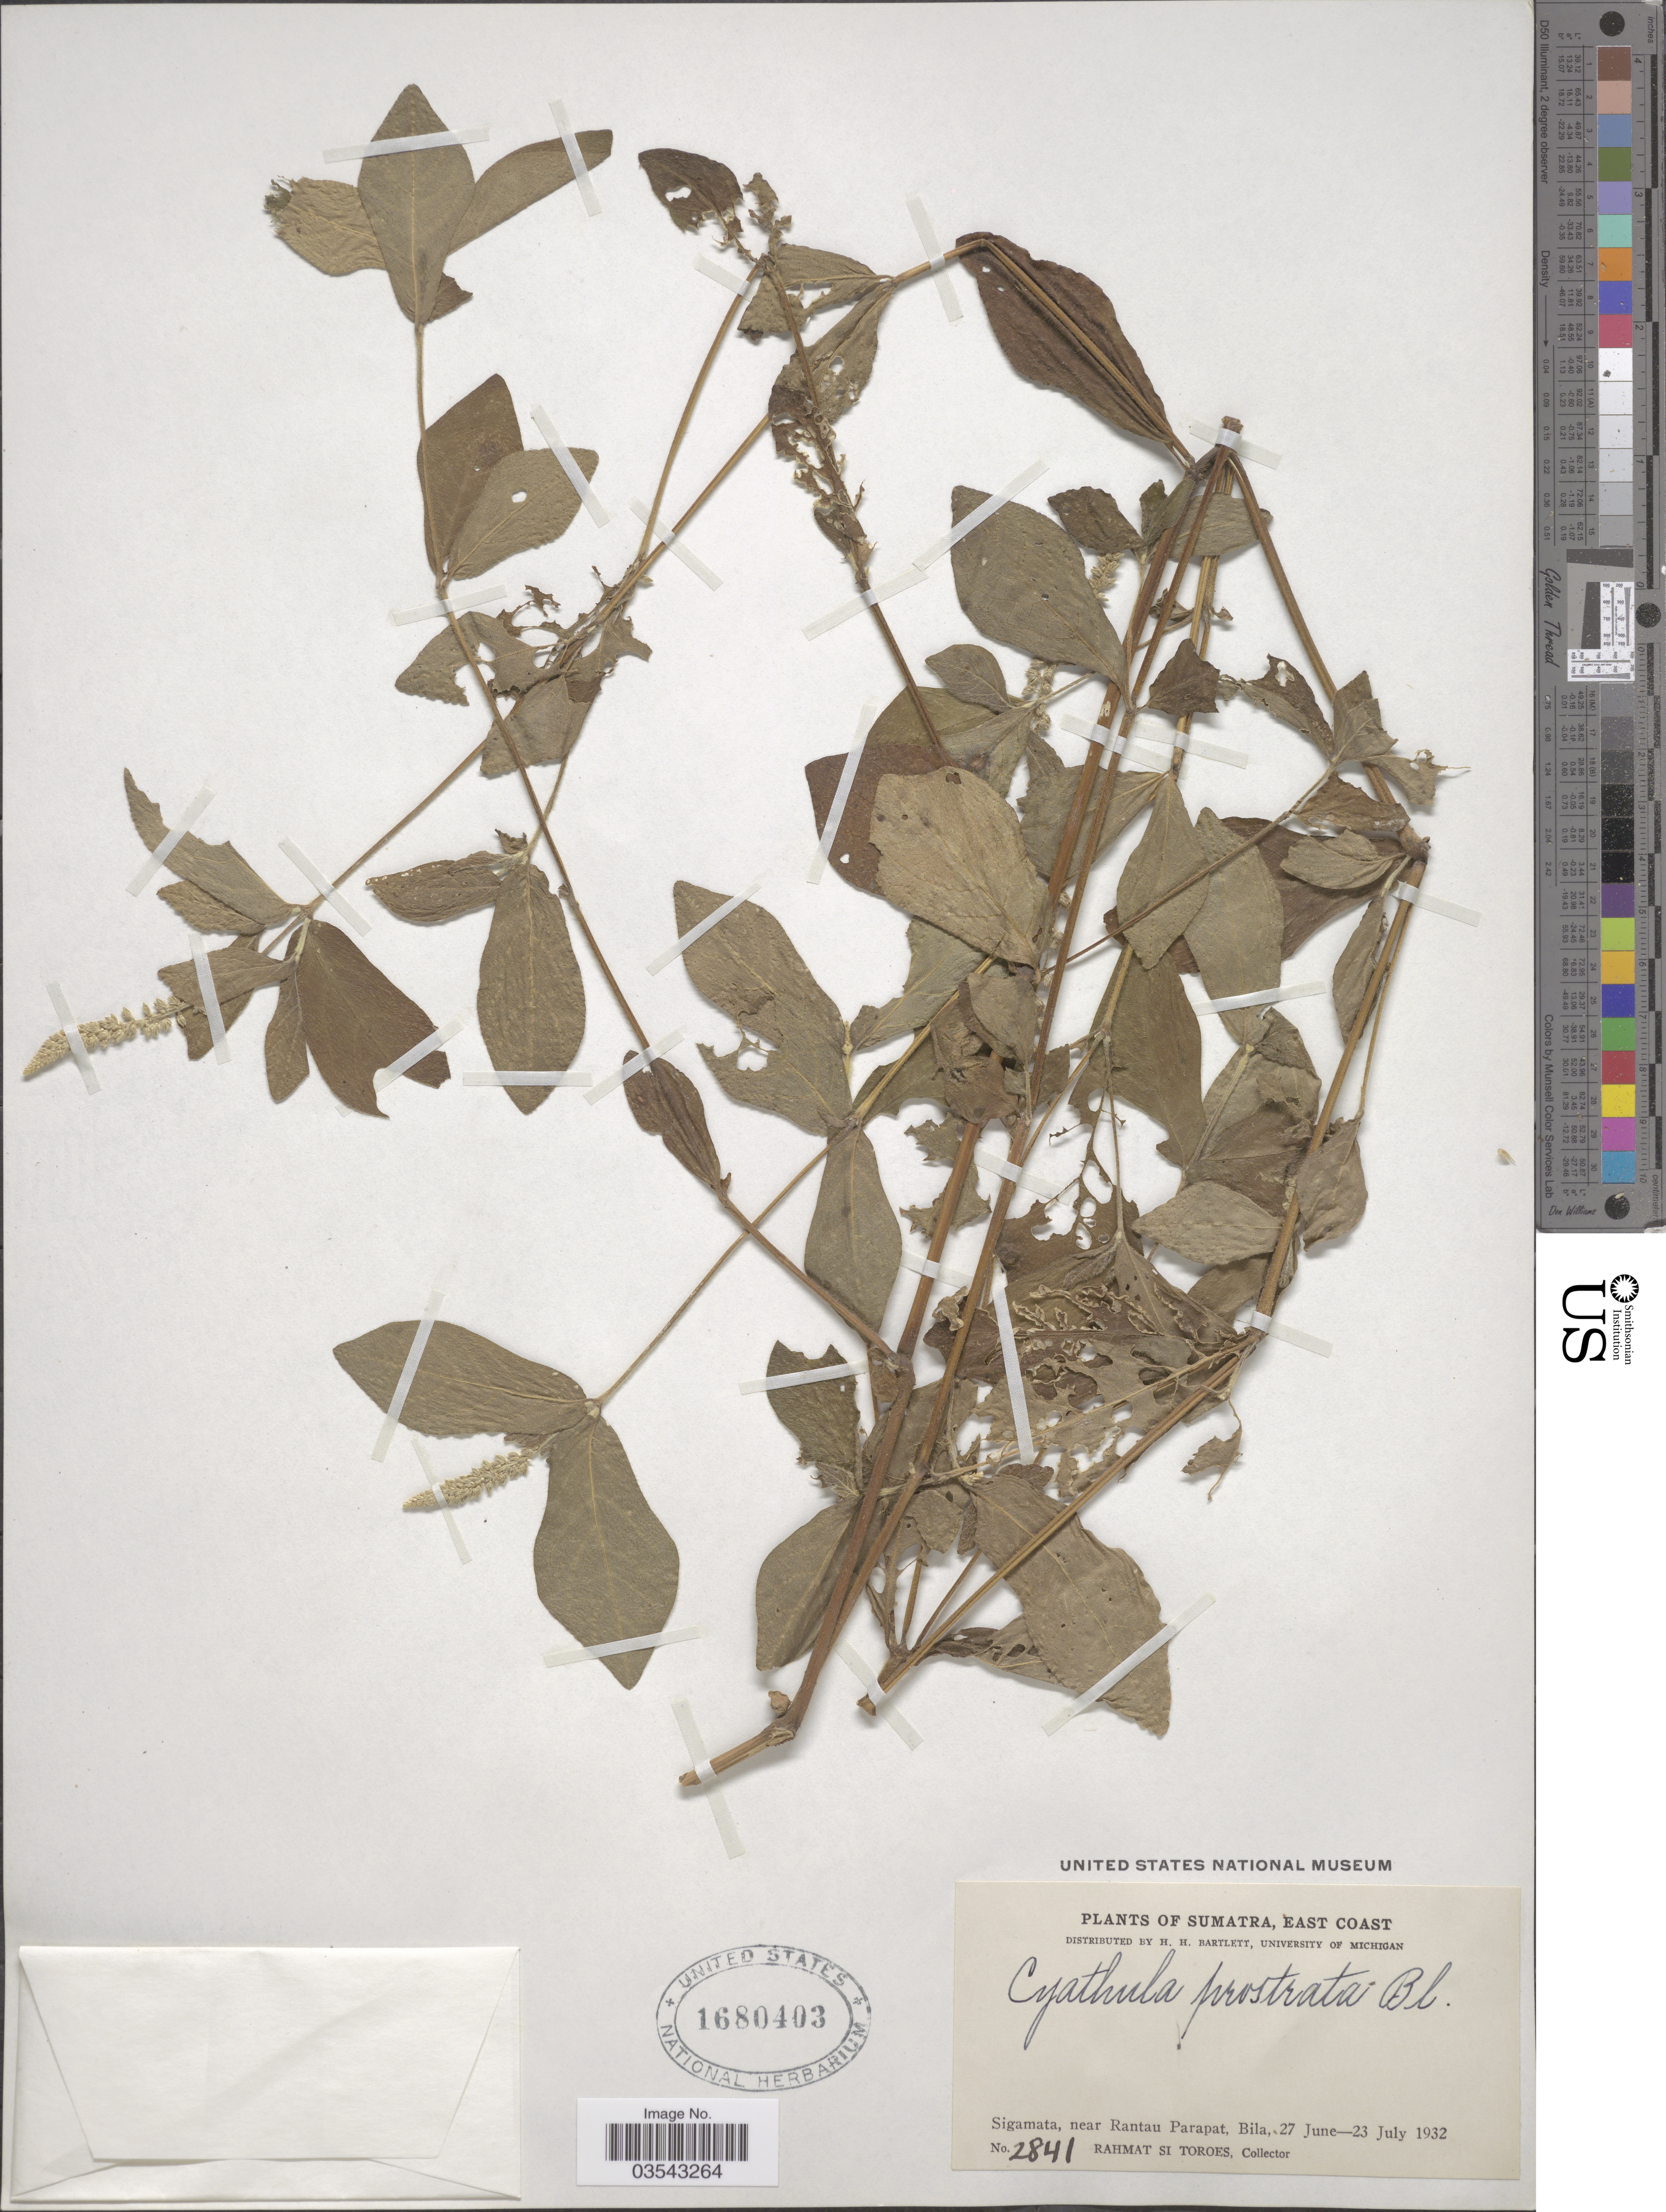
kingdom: Plantae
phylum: Tracheophyta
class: Magnoliopsida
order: Caryophyllales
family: Amaranthaceae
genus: Cyathula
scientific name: Cyathula prostrata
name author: (L.) Blume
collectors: Rahmat Si Boeea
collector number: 2841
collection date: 1932-06-27/1932-07-23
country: Indonesia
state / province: Sumatra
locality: East Coast. Sigamata, near Rantau Parapat, Bila.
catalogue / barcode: US 1680403